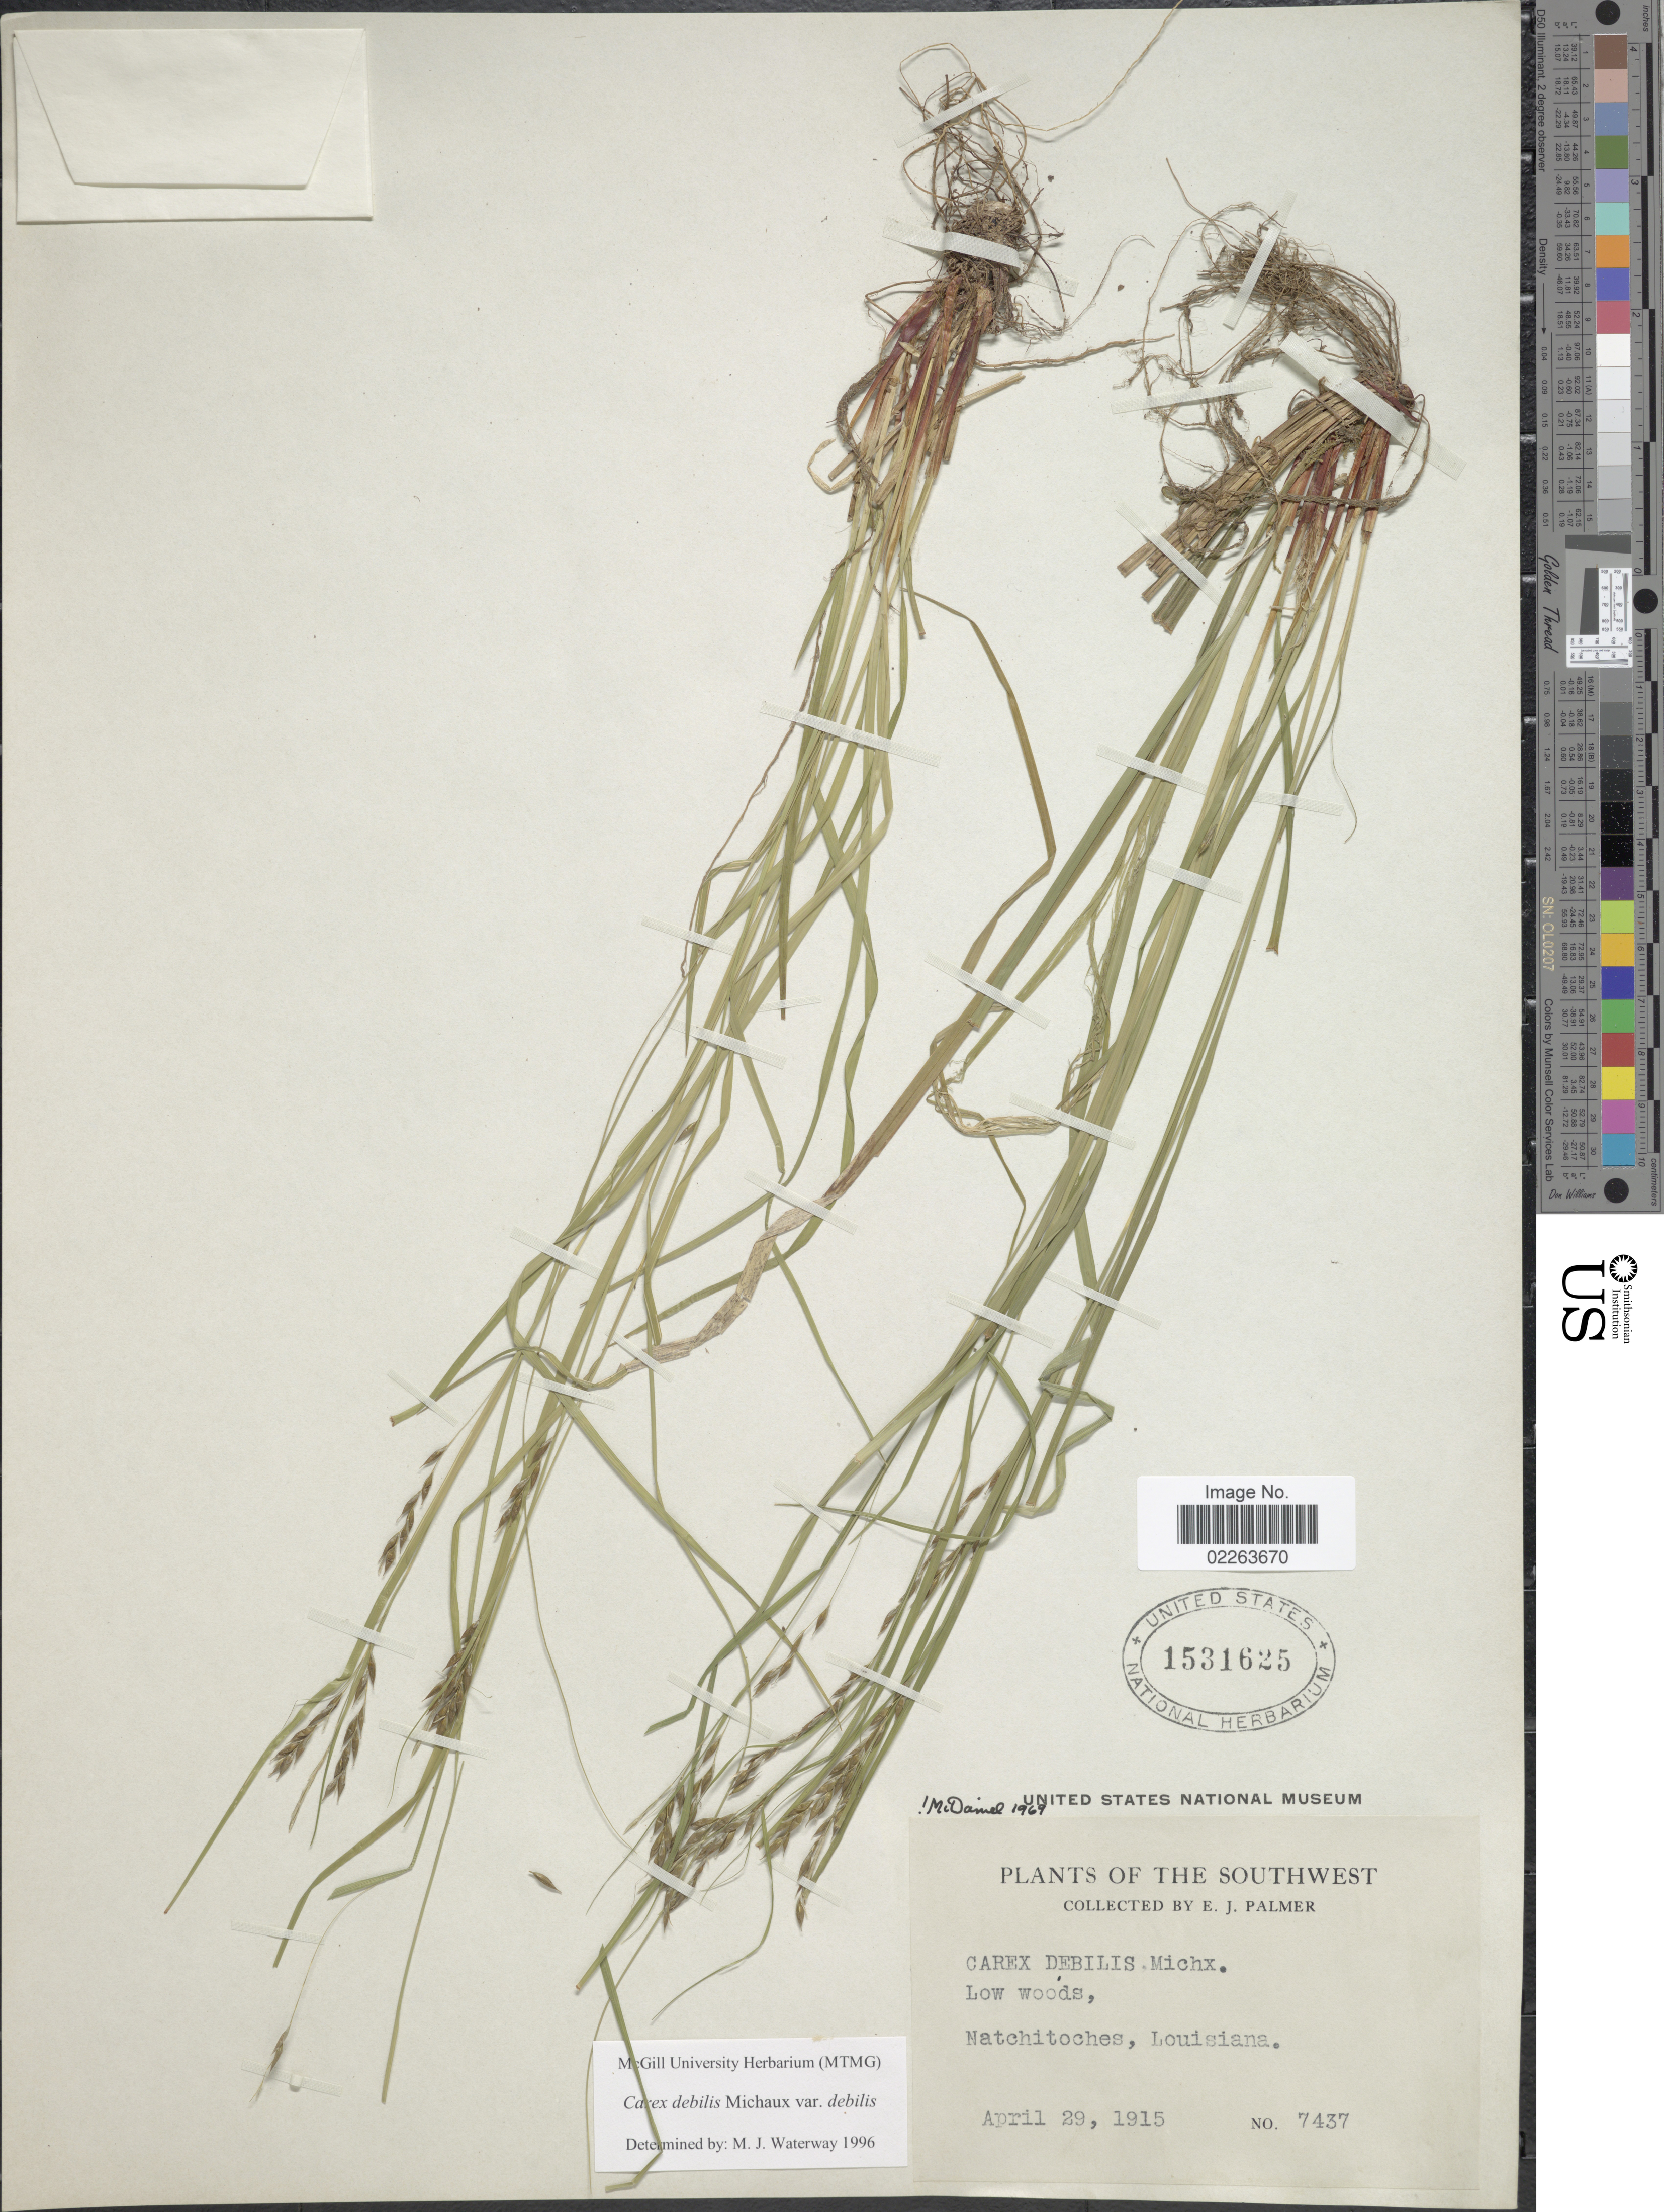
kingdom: Plantae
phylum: Tracheophyta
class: Liliopsida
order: Poales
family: Cyperaceae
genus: Carex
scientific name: Carex debilis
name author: Michx.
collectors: E. J. Palmer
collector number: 7437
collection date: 1915-04-29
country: United States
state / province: Louisiana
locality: Natchitoches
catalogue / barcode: US 1531625